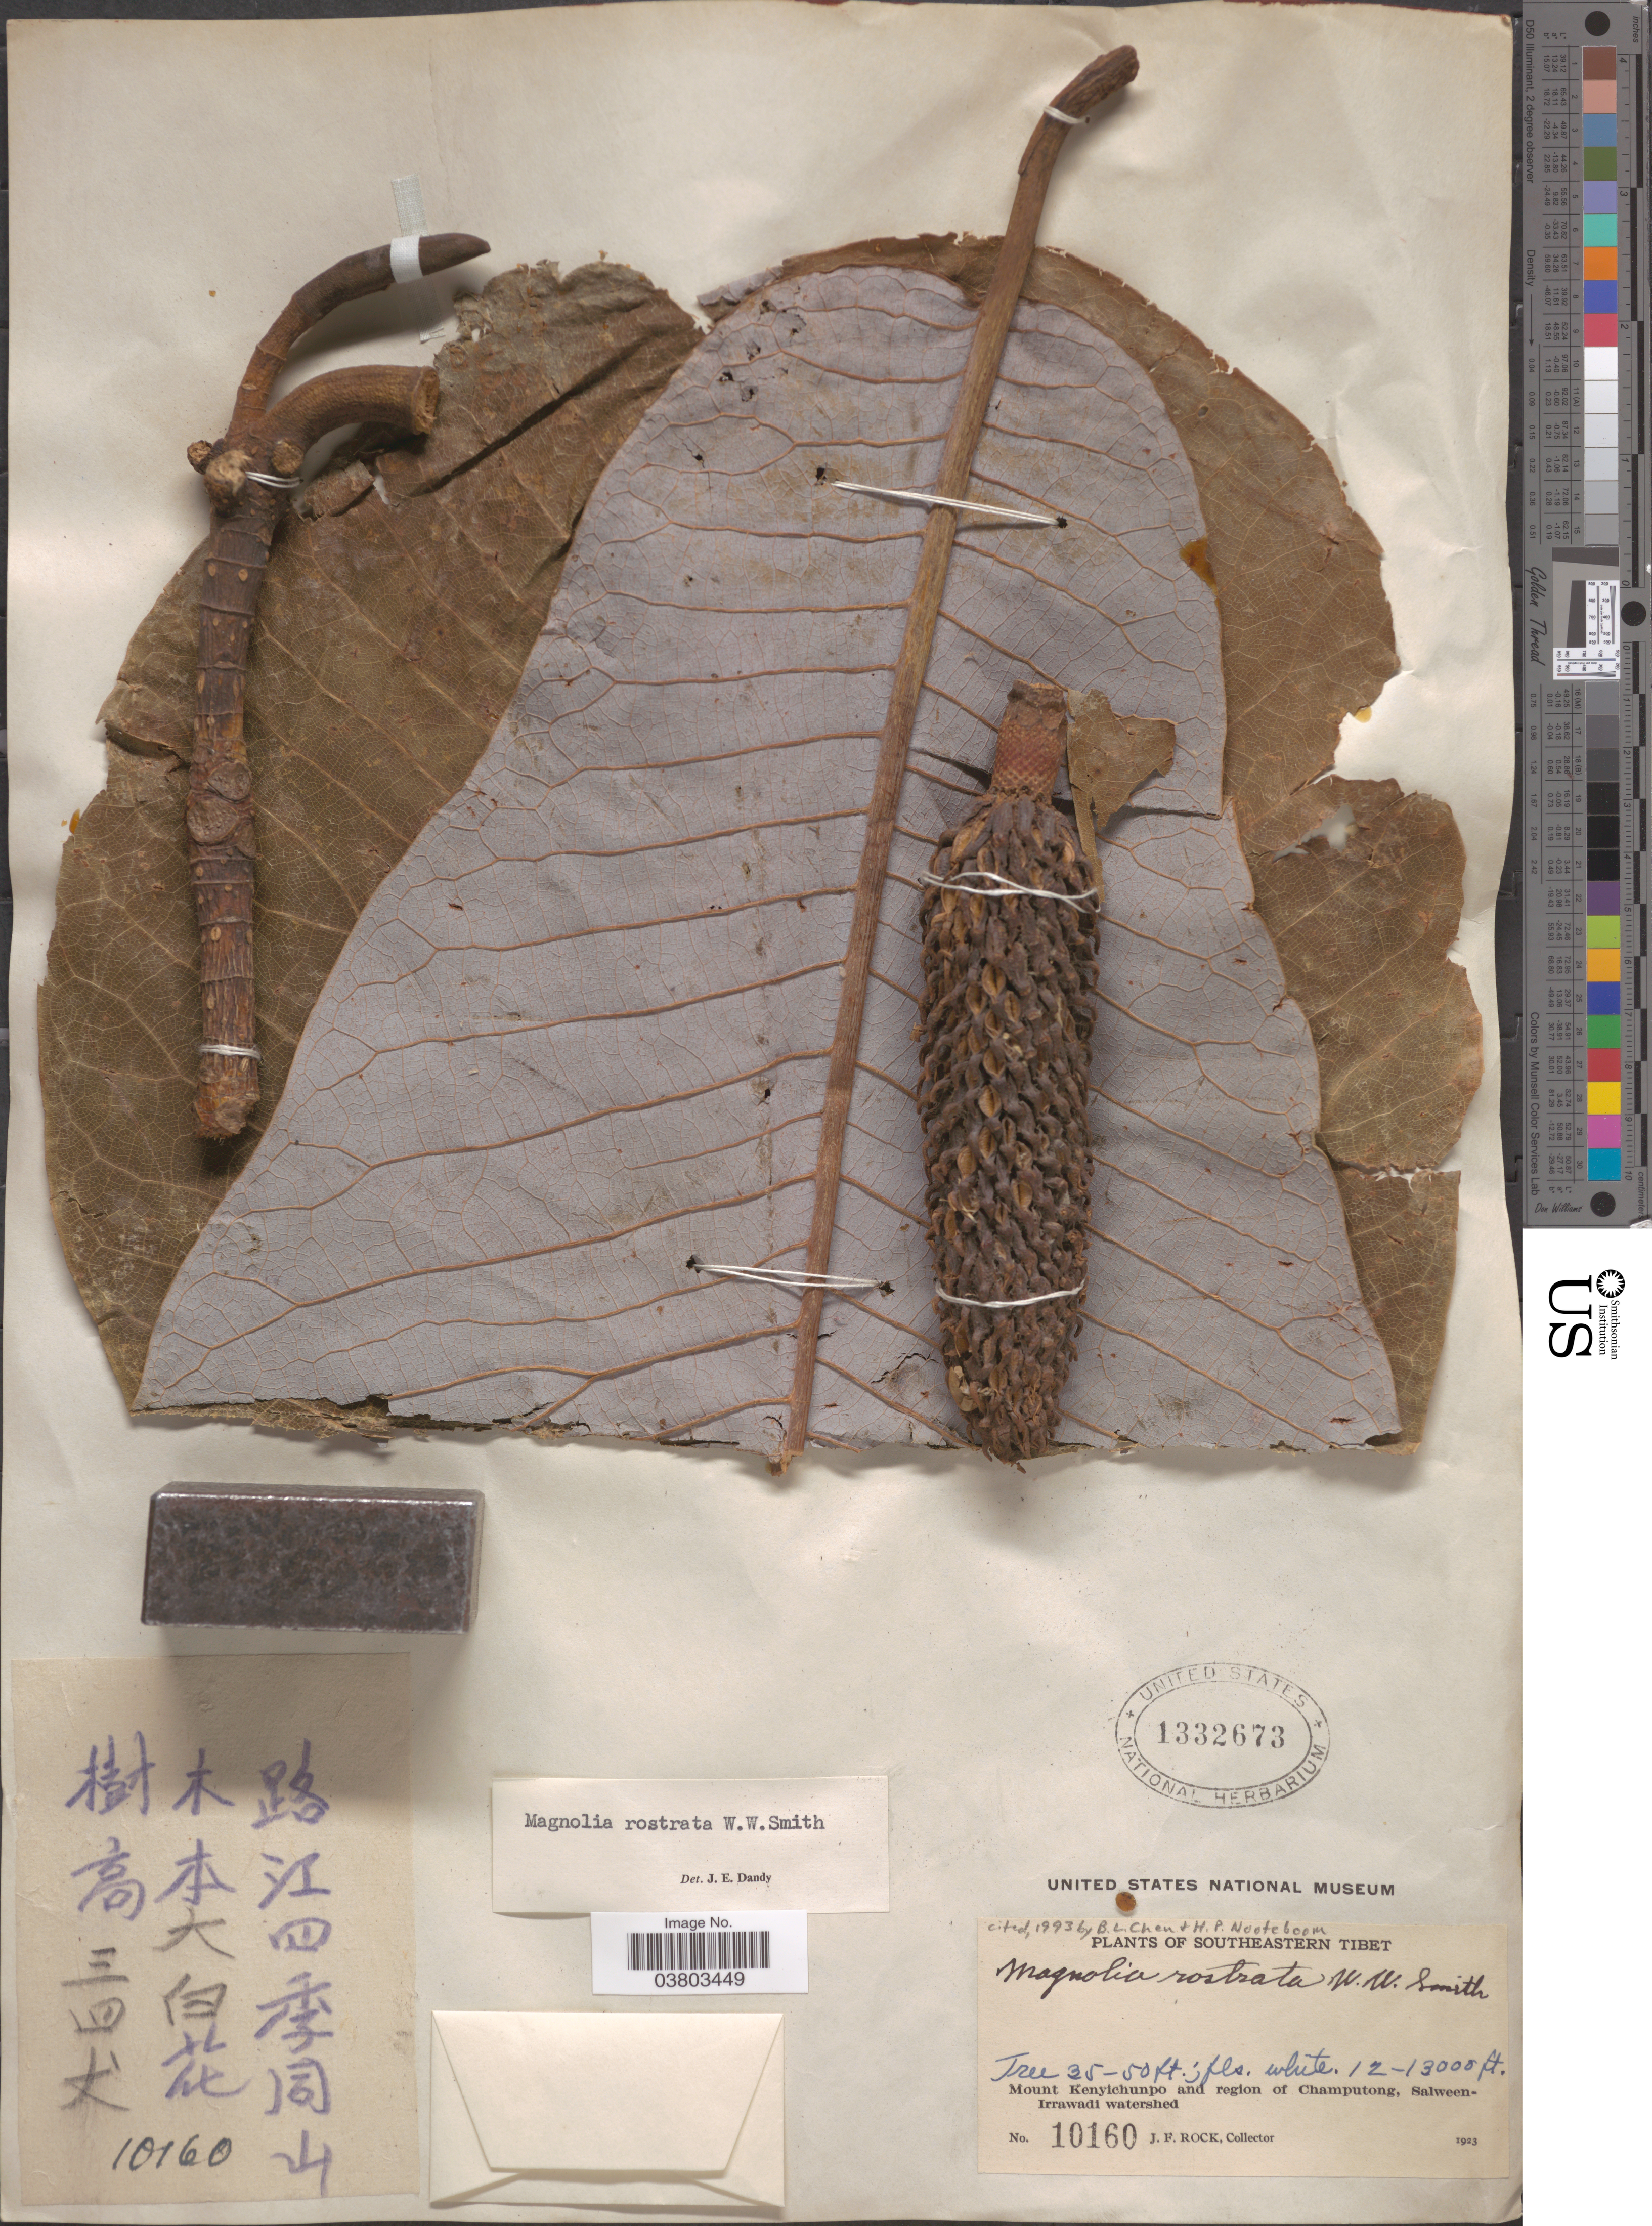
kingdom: Plantae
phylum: Tracheophyta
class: Magnoliopsida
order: Magnoliales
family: Magnoliaceae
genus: Magnolia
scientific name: Magnolia rostrata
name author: W.W. Sm.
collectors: J. Rock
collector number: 10160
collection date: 1923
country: China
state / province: Xizang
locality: Southeastern Tibet. Mount Kenyichunpo and region of Champutong, Salween-Irrawadi watershed.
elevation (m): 3658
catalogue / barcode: US 1332673